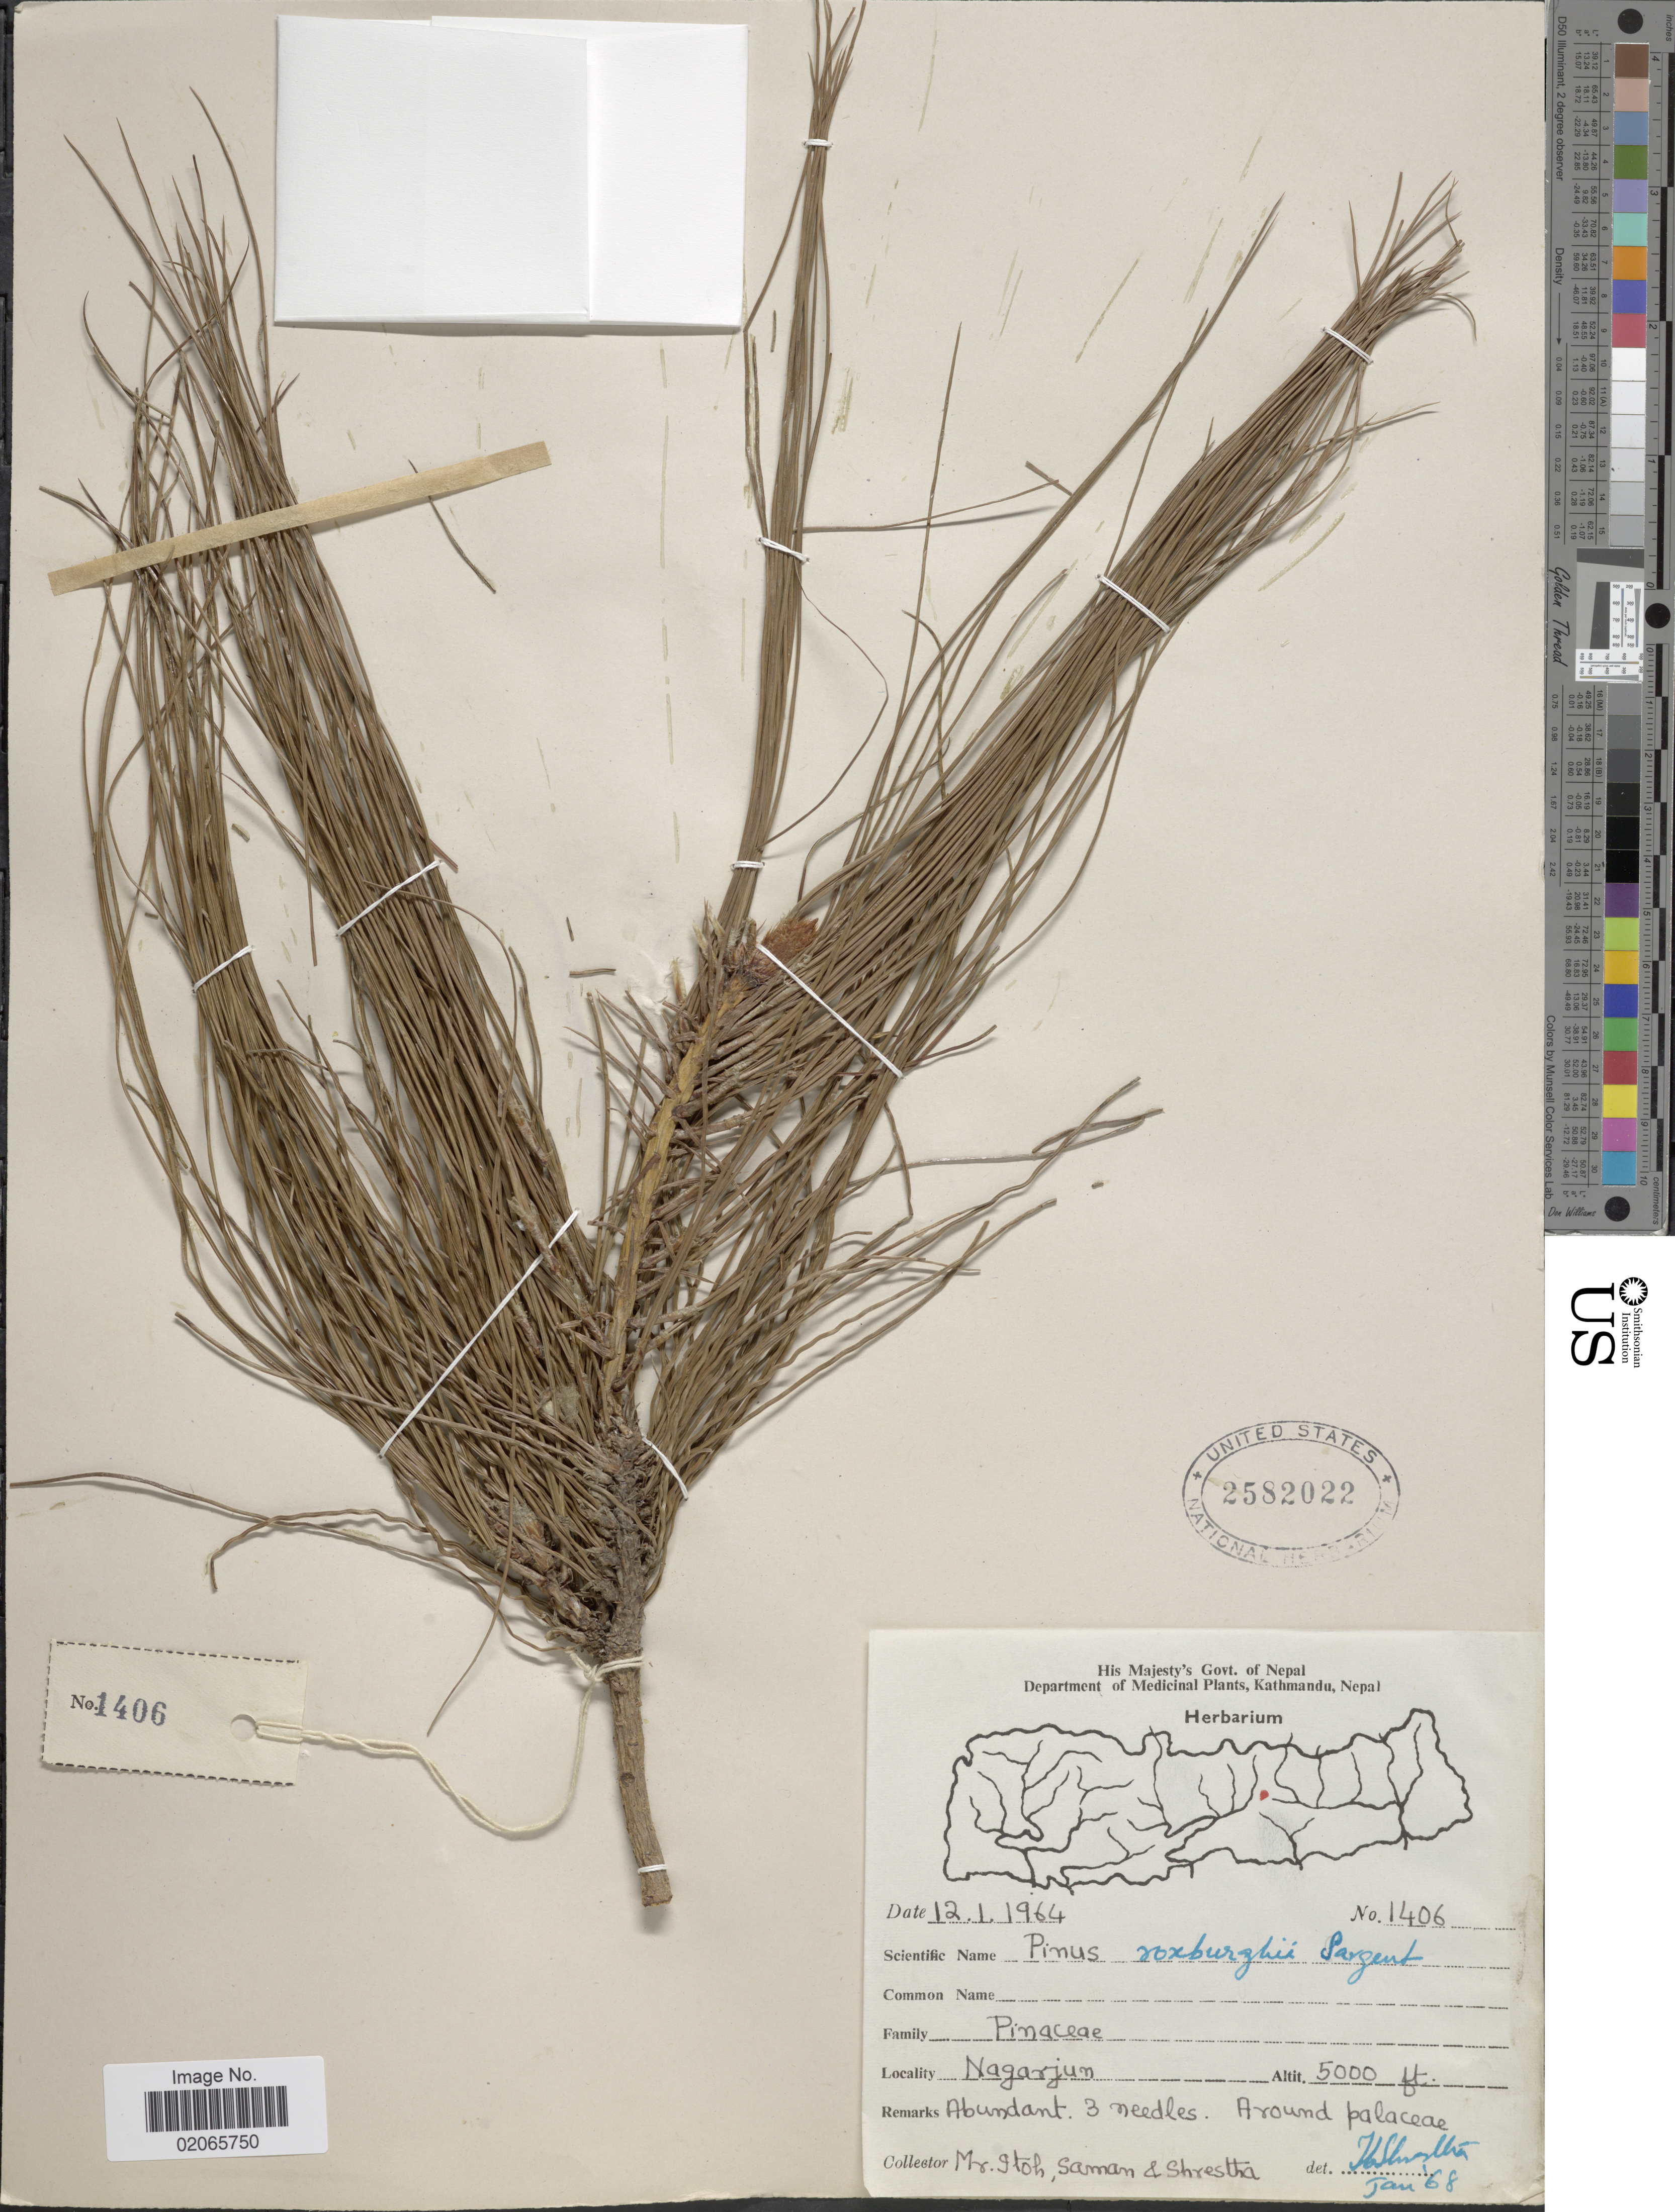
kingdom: Plantae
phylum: Tracheophyta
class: Pinopsida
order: Pinales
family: Pinaceae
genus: Pinus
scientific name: Pinus roxburghii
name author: Sarg.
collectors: -. Itoh, -. Saman & -. Shrestha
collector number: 1406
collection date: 1964-01-12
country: Nepal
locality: Nagarjun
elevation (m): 1524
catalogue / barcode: US 2582022